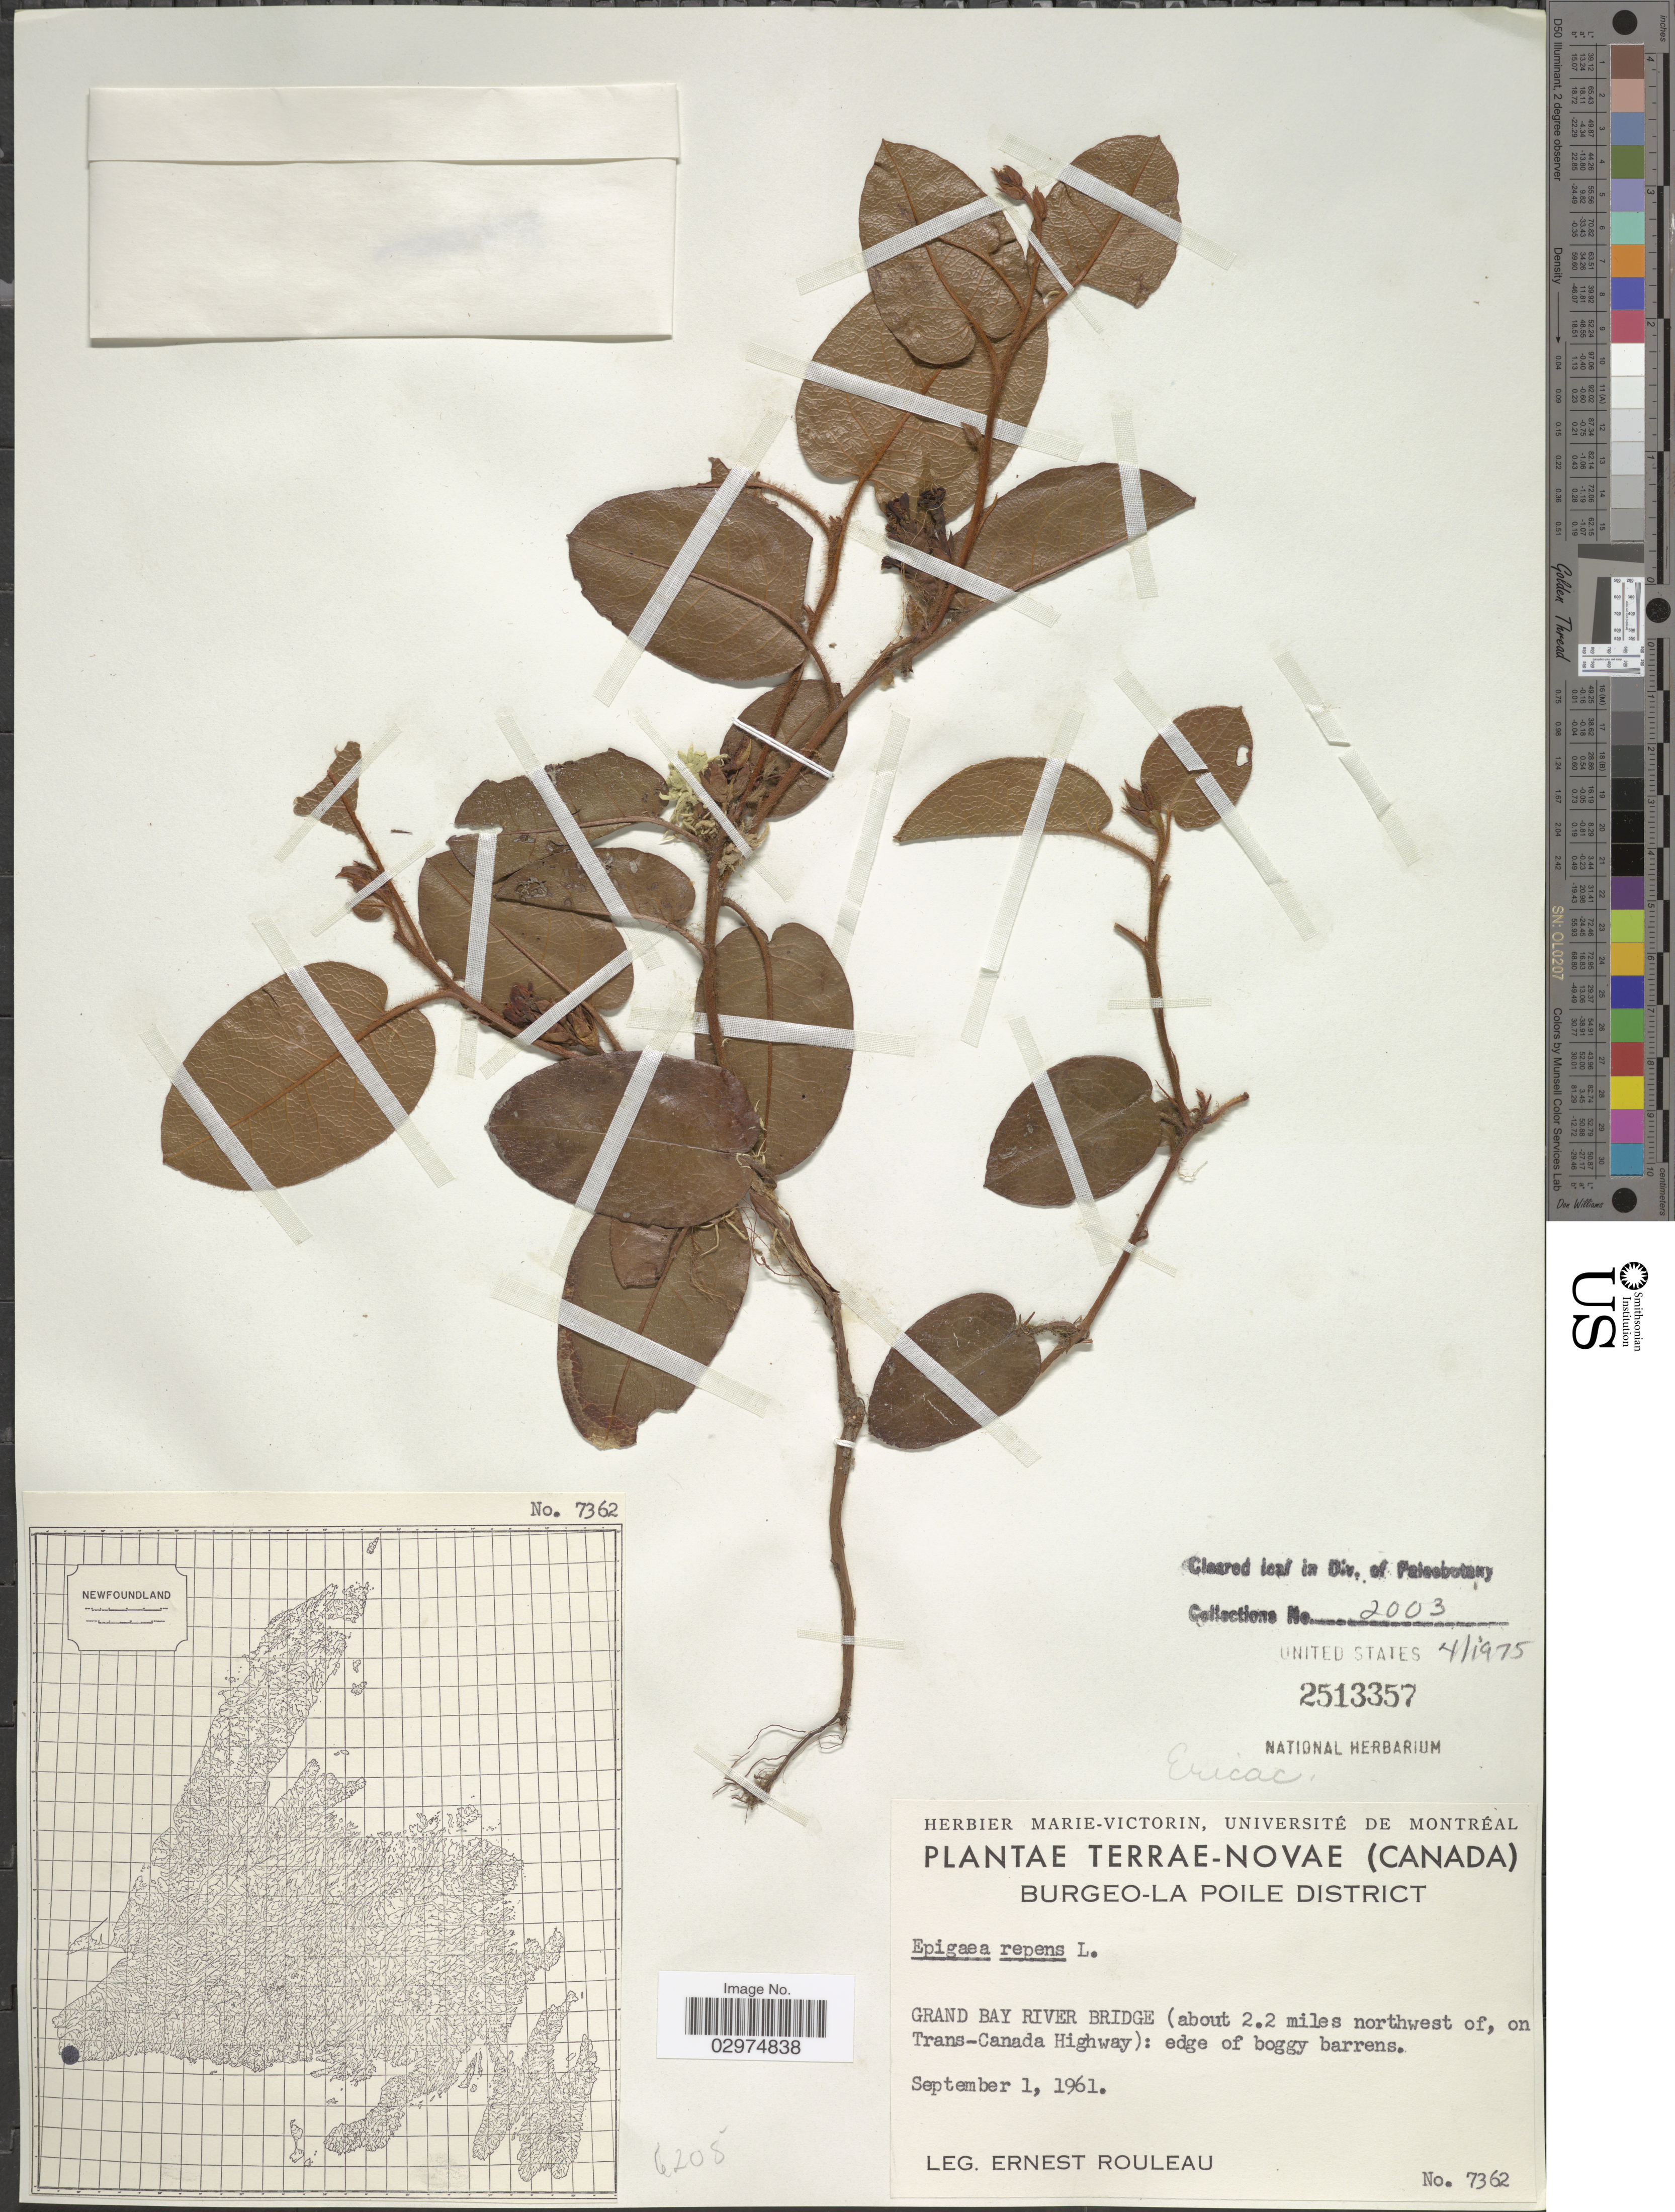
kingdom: Plantae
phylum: Tracheophyta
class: Magnoliopsida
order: Ericales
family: Ericaceae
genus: Epigaea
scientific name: Epigaea repens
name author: L.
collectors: J. Rouleau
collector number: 7362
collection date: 1961-09-01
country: Canada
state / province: Newfoundland and Labrador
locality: Terrae-Novae. Burgeo-La Poile District. Grand Bay River Bridge (about 2.2 miles northwest of, on Trans-Canada Highway).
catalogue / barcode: US 2513357